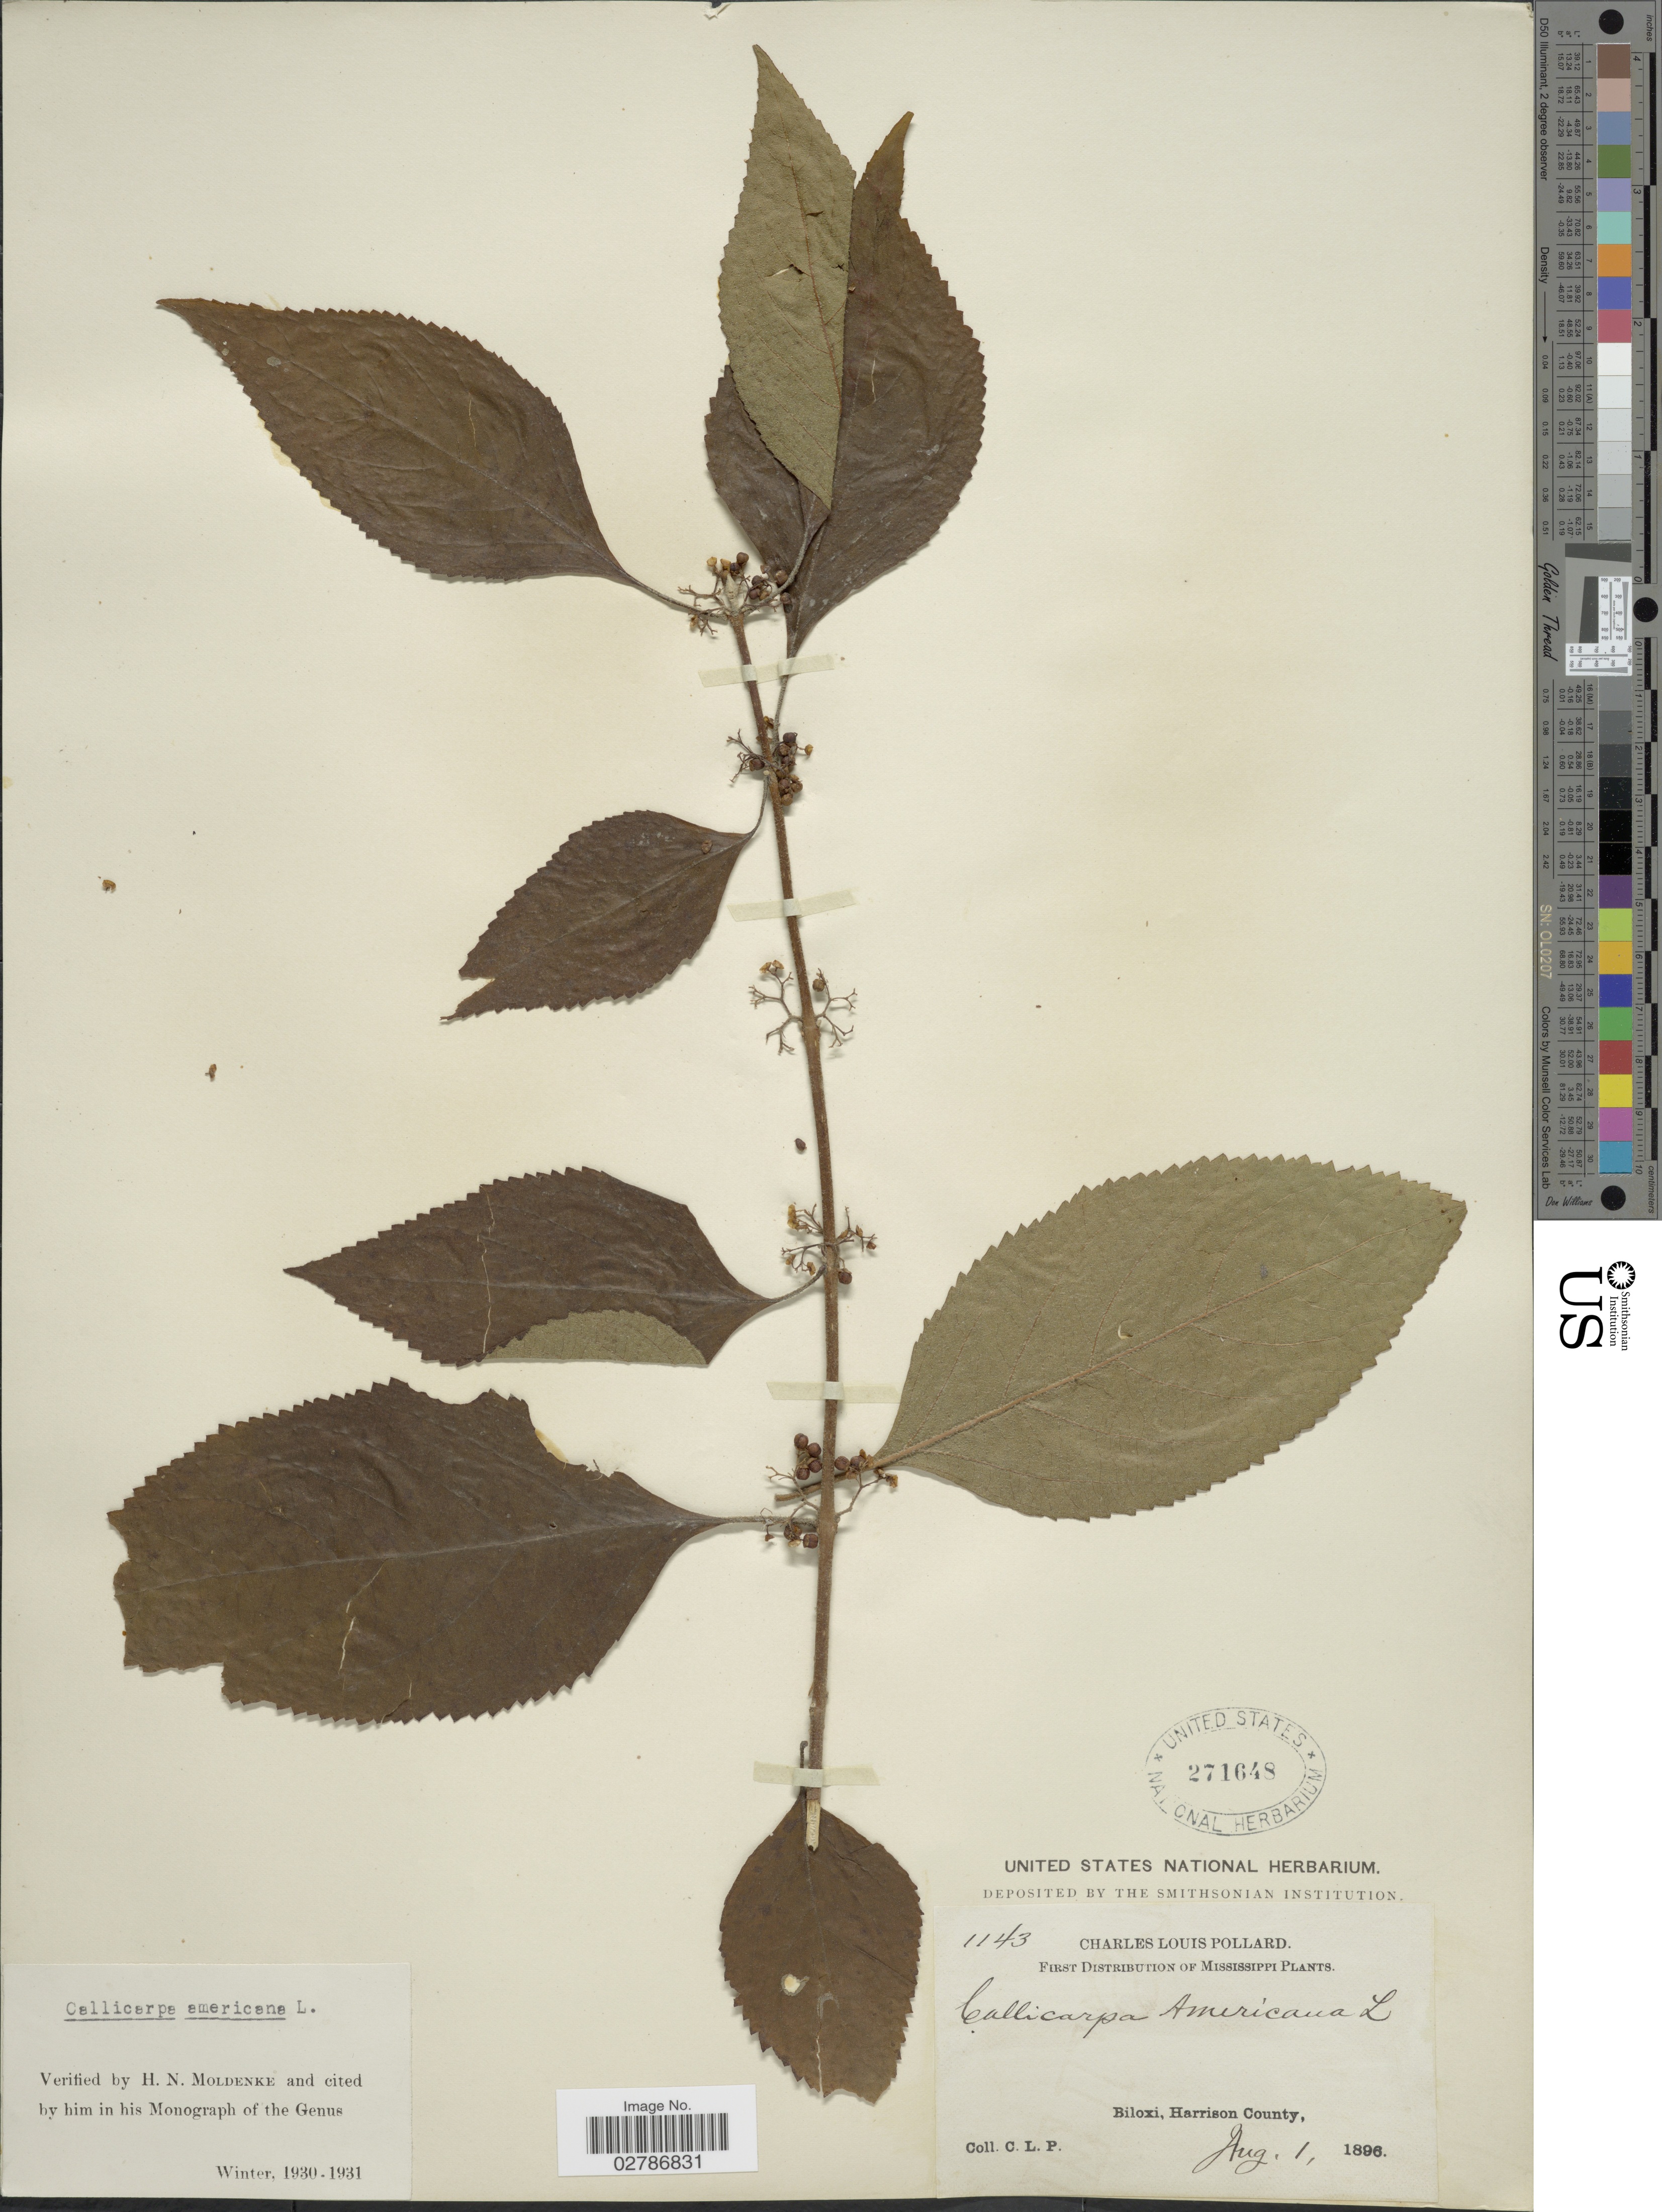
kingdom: Plantae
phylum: Tracheophyta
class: Magnoliopsida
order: Lamiales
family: Lamiaceae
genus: Callicarpa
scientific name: Callicarpa americana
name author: L.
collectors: C. L. Pollard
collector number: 1143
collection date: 1896-08-01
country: United States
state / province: Mississippi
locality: Biloxi, Harrison County.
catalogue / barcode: US 271648